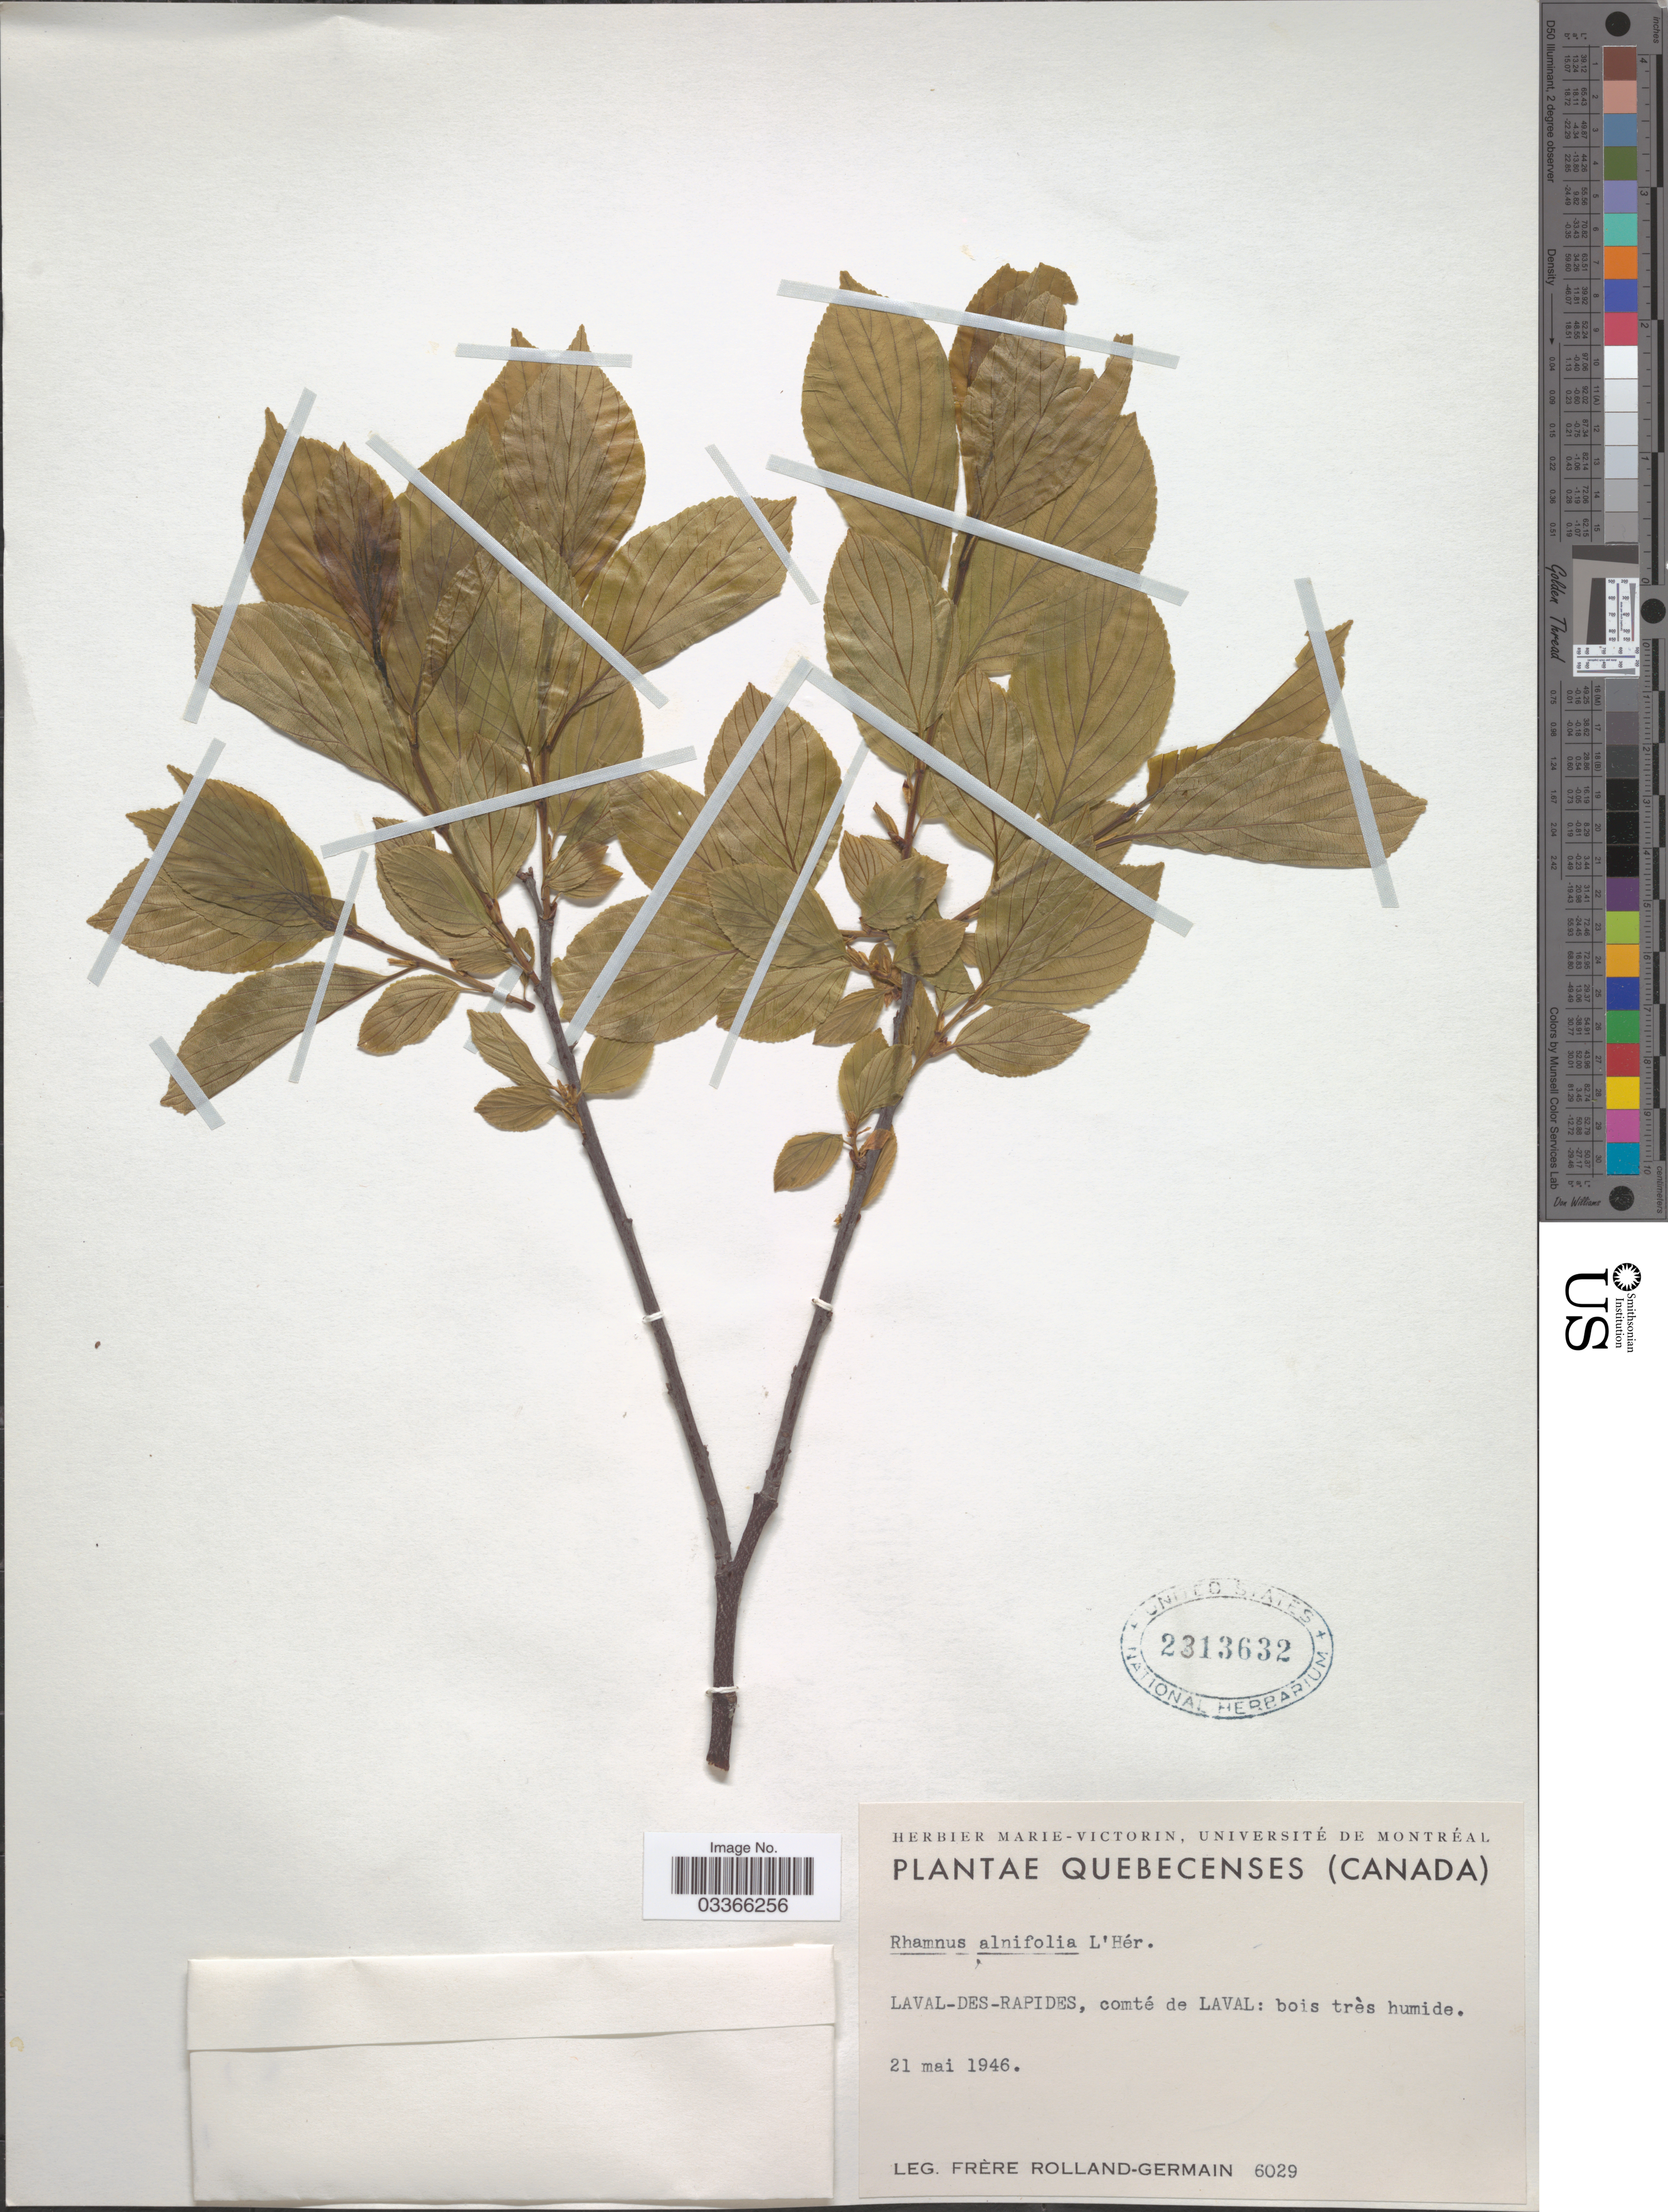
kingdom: Plantae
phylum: Tracheophyta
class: Magnoliopsida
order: Rosales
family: Rhamnaceae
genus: Rhamnus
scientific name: Rhamnus alnifolia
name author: L'Hér.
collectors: Rolland-Germain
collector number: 6029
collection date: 1946-05-21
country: Canada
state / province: Quebec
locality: Laval-Des-Rapides, comté de Laval: bois très humide.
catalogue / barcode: US 2313632